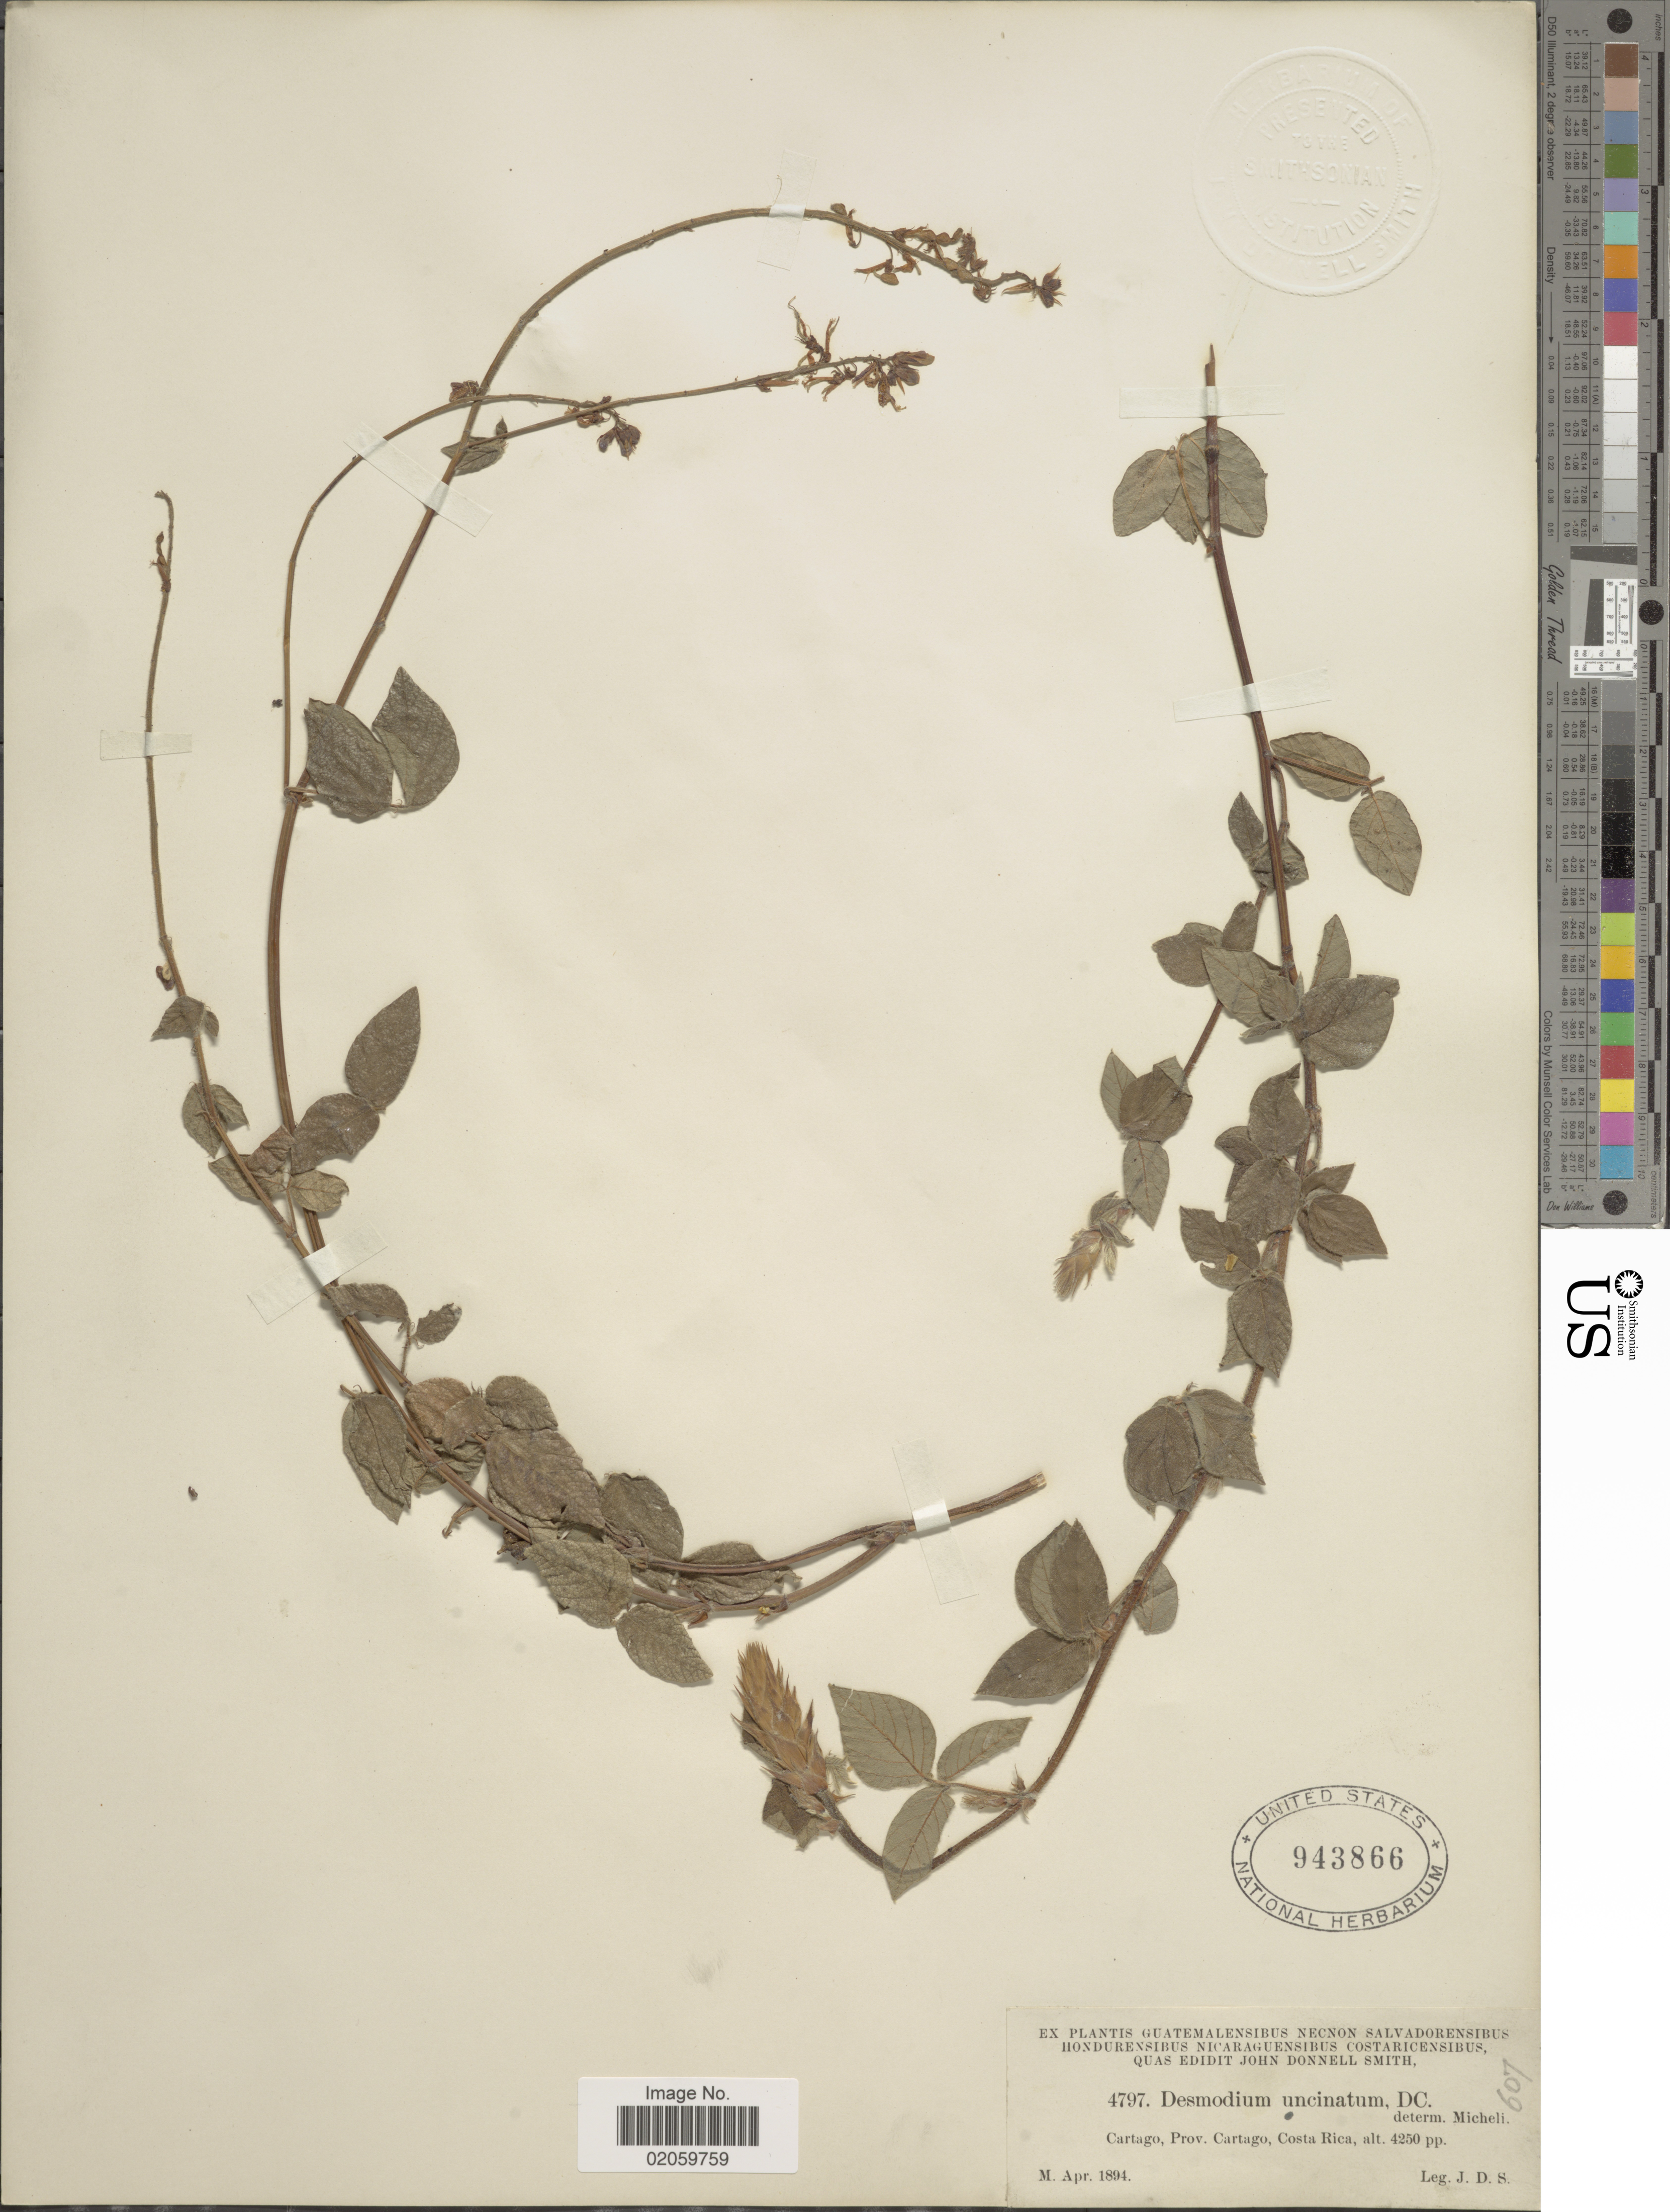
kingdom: Plantae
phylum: Tracheophyta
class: Magnoliopsida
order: Fabales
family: Fabaceae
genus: Desmodium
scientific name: Desmodium intortum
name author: (Mill.) Urb.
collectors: J. Donnell Smith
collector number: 4797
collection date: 1894-04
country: Costa Rica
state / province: Cartago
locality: Prov. cartago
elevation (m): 1295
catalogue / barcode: US 943866